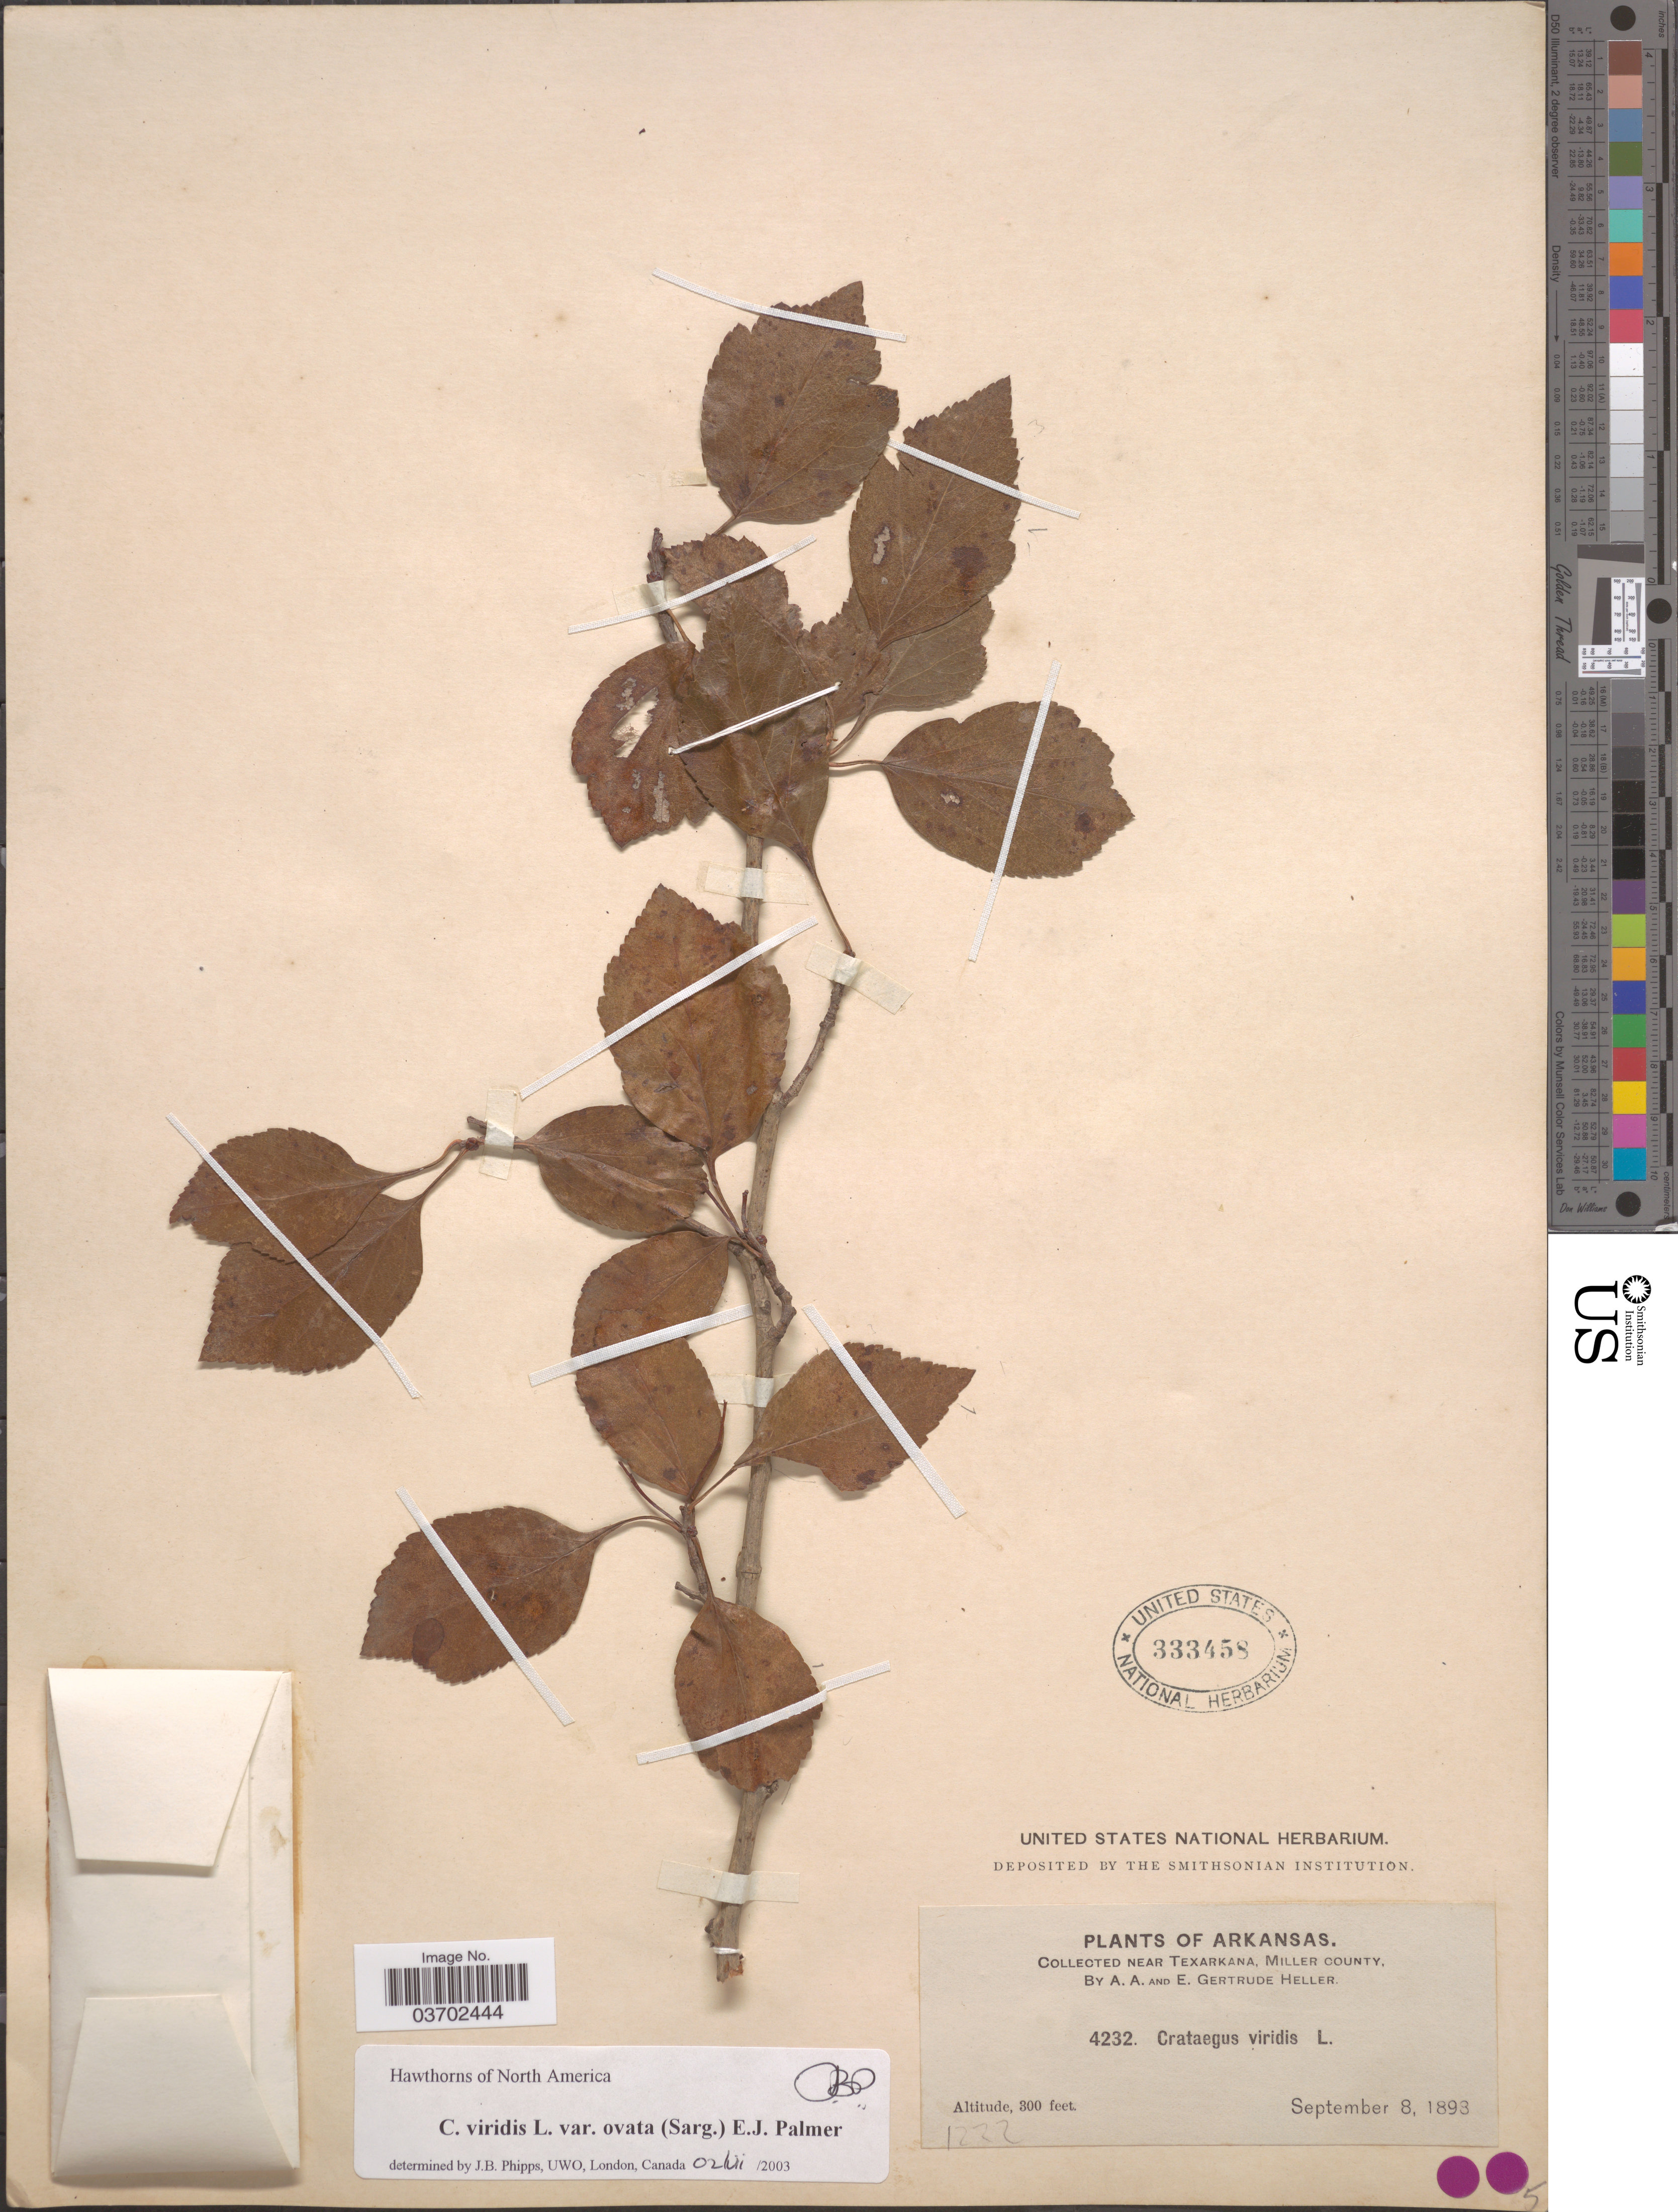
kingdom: Plantae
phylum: Tracheophyta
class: Magnoliopsida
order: Rosales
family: Rosaceae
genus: Crataegus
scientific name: Crataegus viridis var. ovata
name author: (Sarg.) E.J. Palmer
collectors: A. A. Heller & E. G. Heller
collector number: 4232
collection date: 1893-09-08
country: United States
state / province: Arkansas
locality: Near Texarkana, Miller County.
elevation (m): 91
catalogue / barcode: US 333458